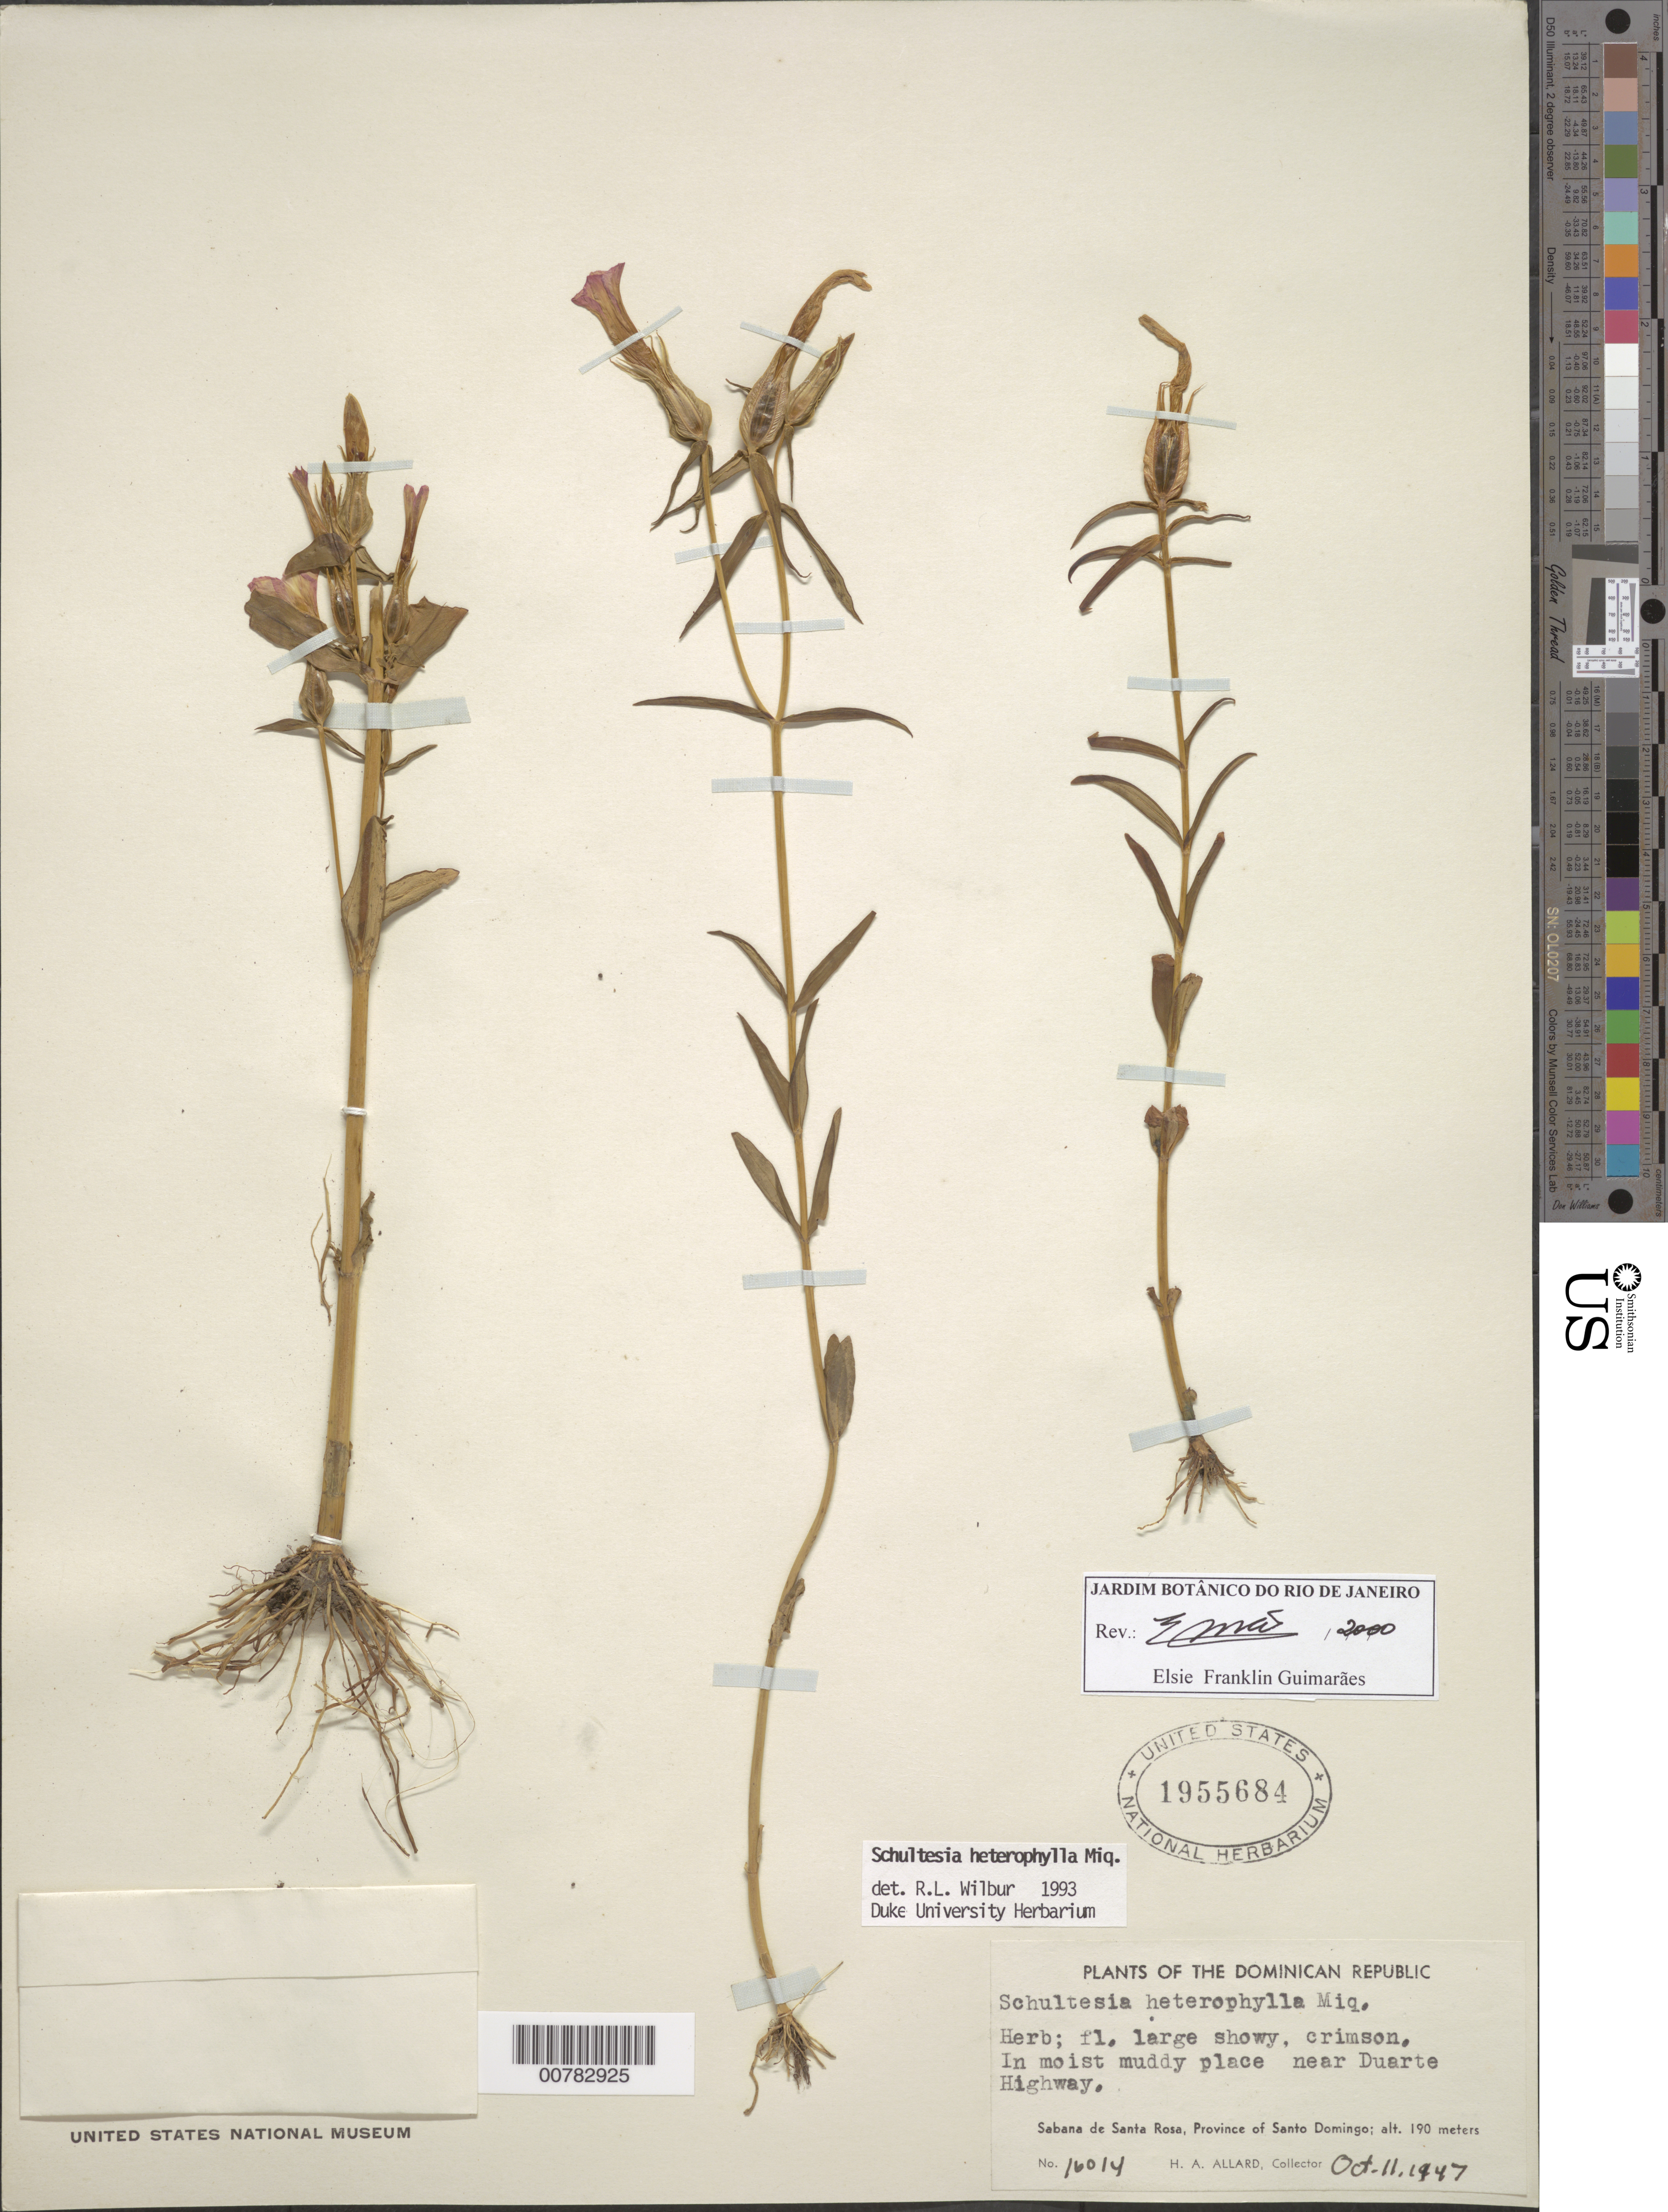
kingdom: Plantae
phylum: Tracheophyta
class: Magnoliopsida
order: Gentianales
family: Gentianaceae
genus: Schultesia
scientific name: Schultesia brachyptera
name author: Cham.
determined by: Franklin, E.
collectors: H. A. Allard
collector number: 16014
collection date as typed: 11 Oct 1947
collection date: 1947-10-11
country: Dominican Republic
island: Hispaniola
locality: Province of Santo Domingo, Sabana de Santa Rosa, near Duarte Highway.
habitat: In moist muddy place.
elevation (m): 190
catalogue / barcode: US 1955684